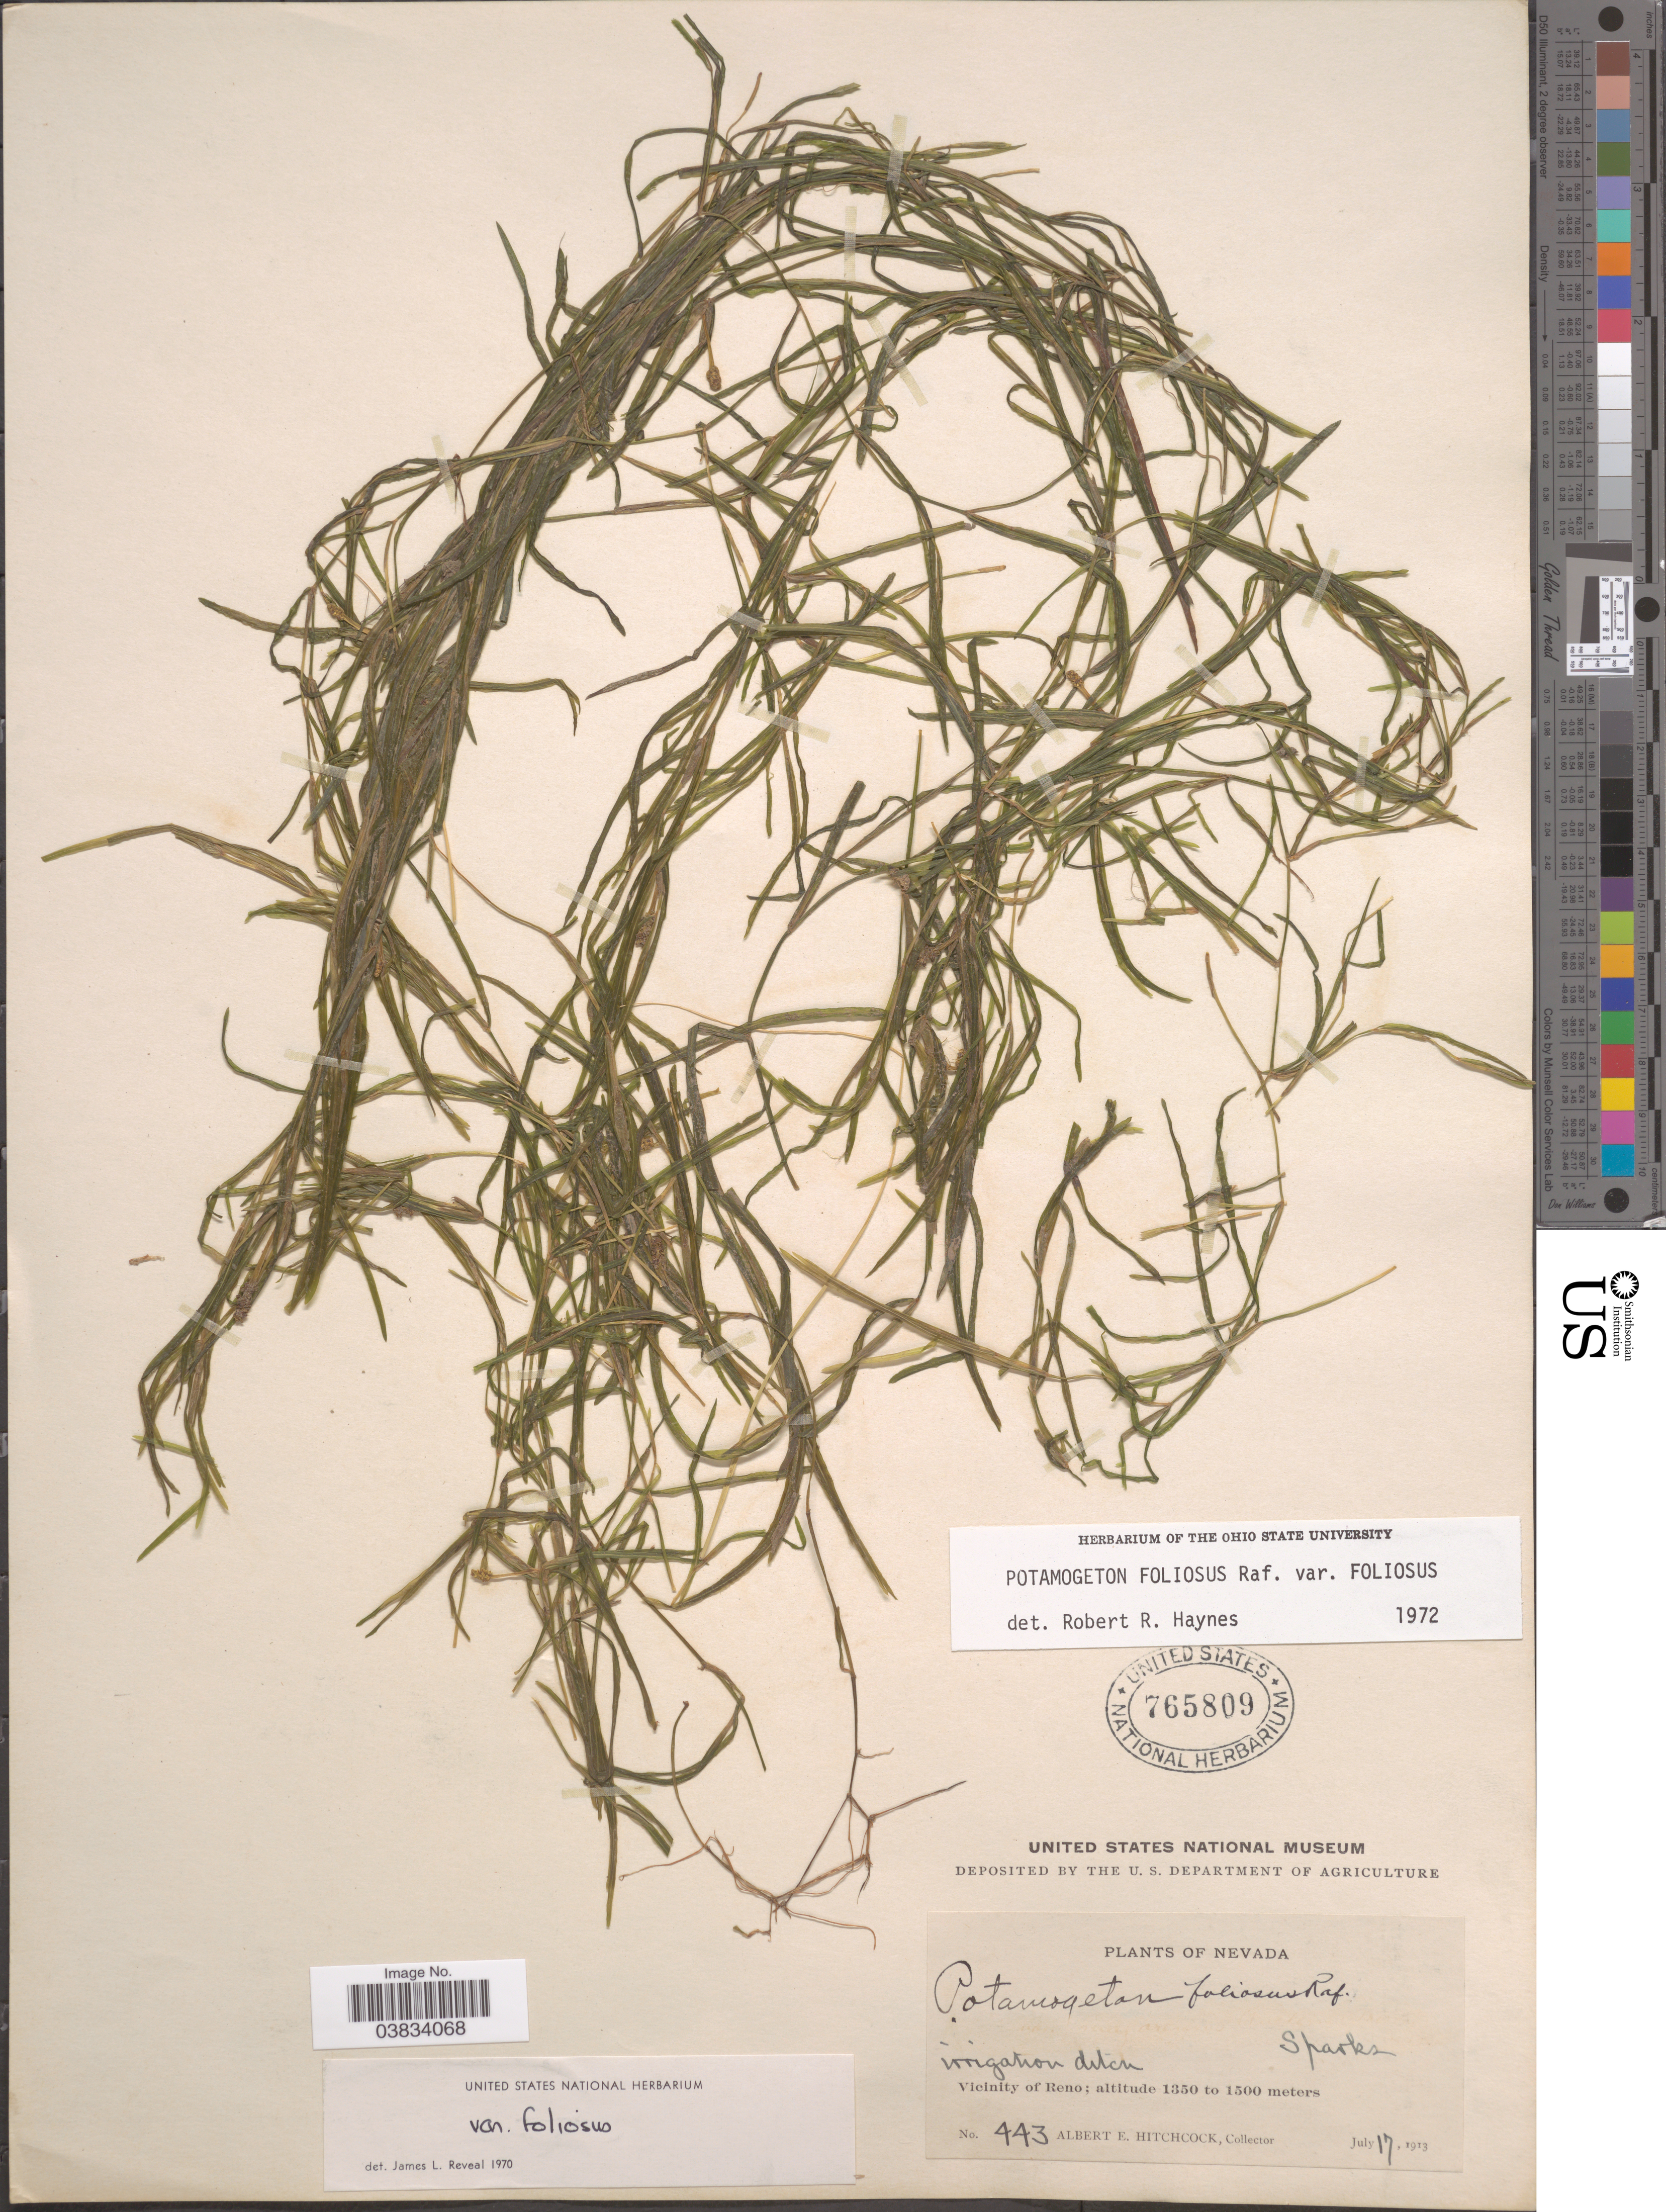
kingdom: Plantae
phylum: Tracheophyta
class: Liliopsida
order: Alismatales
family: Potamogetonaceae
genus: Potamogeton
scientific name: Potamogeton foliosus var. foliosus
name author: Raf.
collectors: A. Hitchcock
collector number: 443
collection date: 1913-07-17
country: United States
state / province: Nevada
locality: Irrigation ditch. Vicinity of Reno.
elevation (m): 1350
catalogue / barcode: US 765809